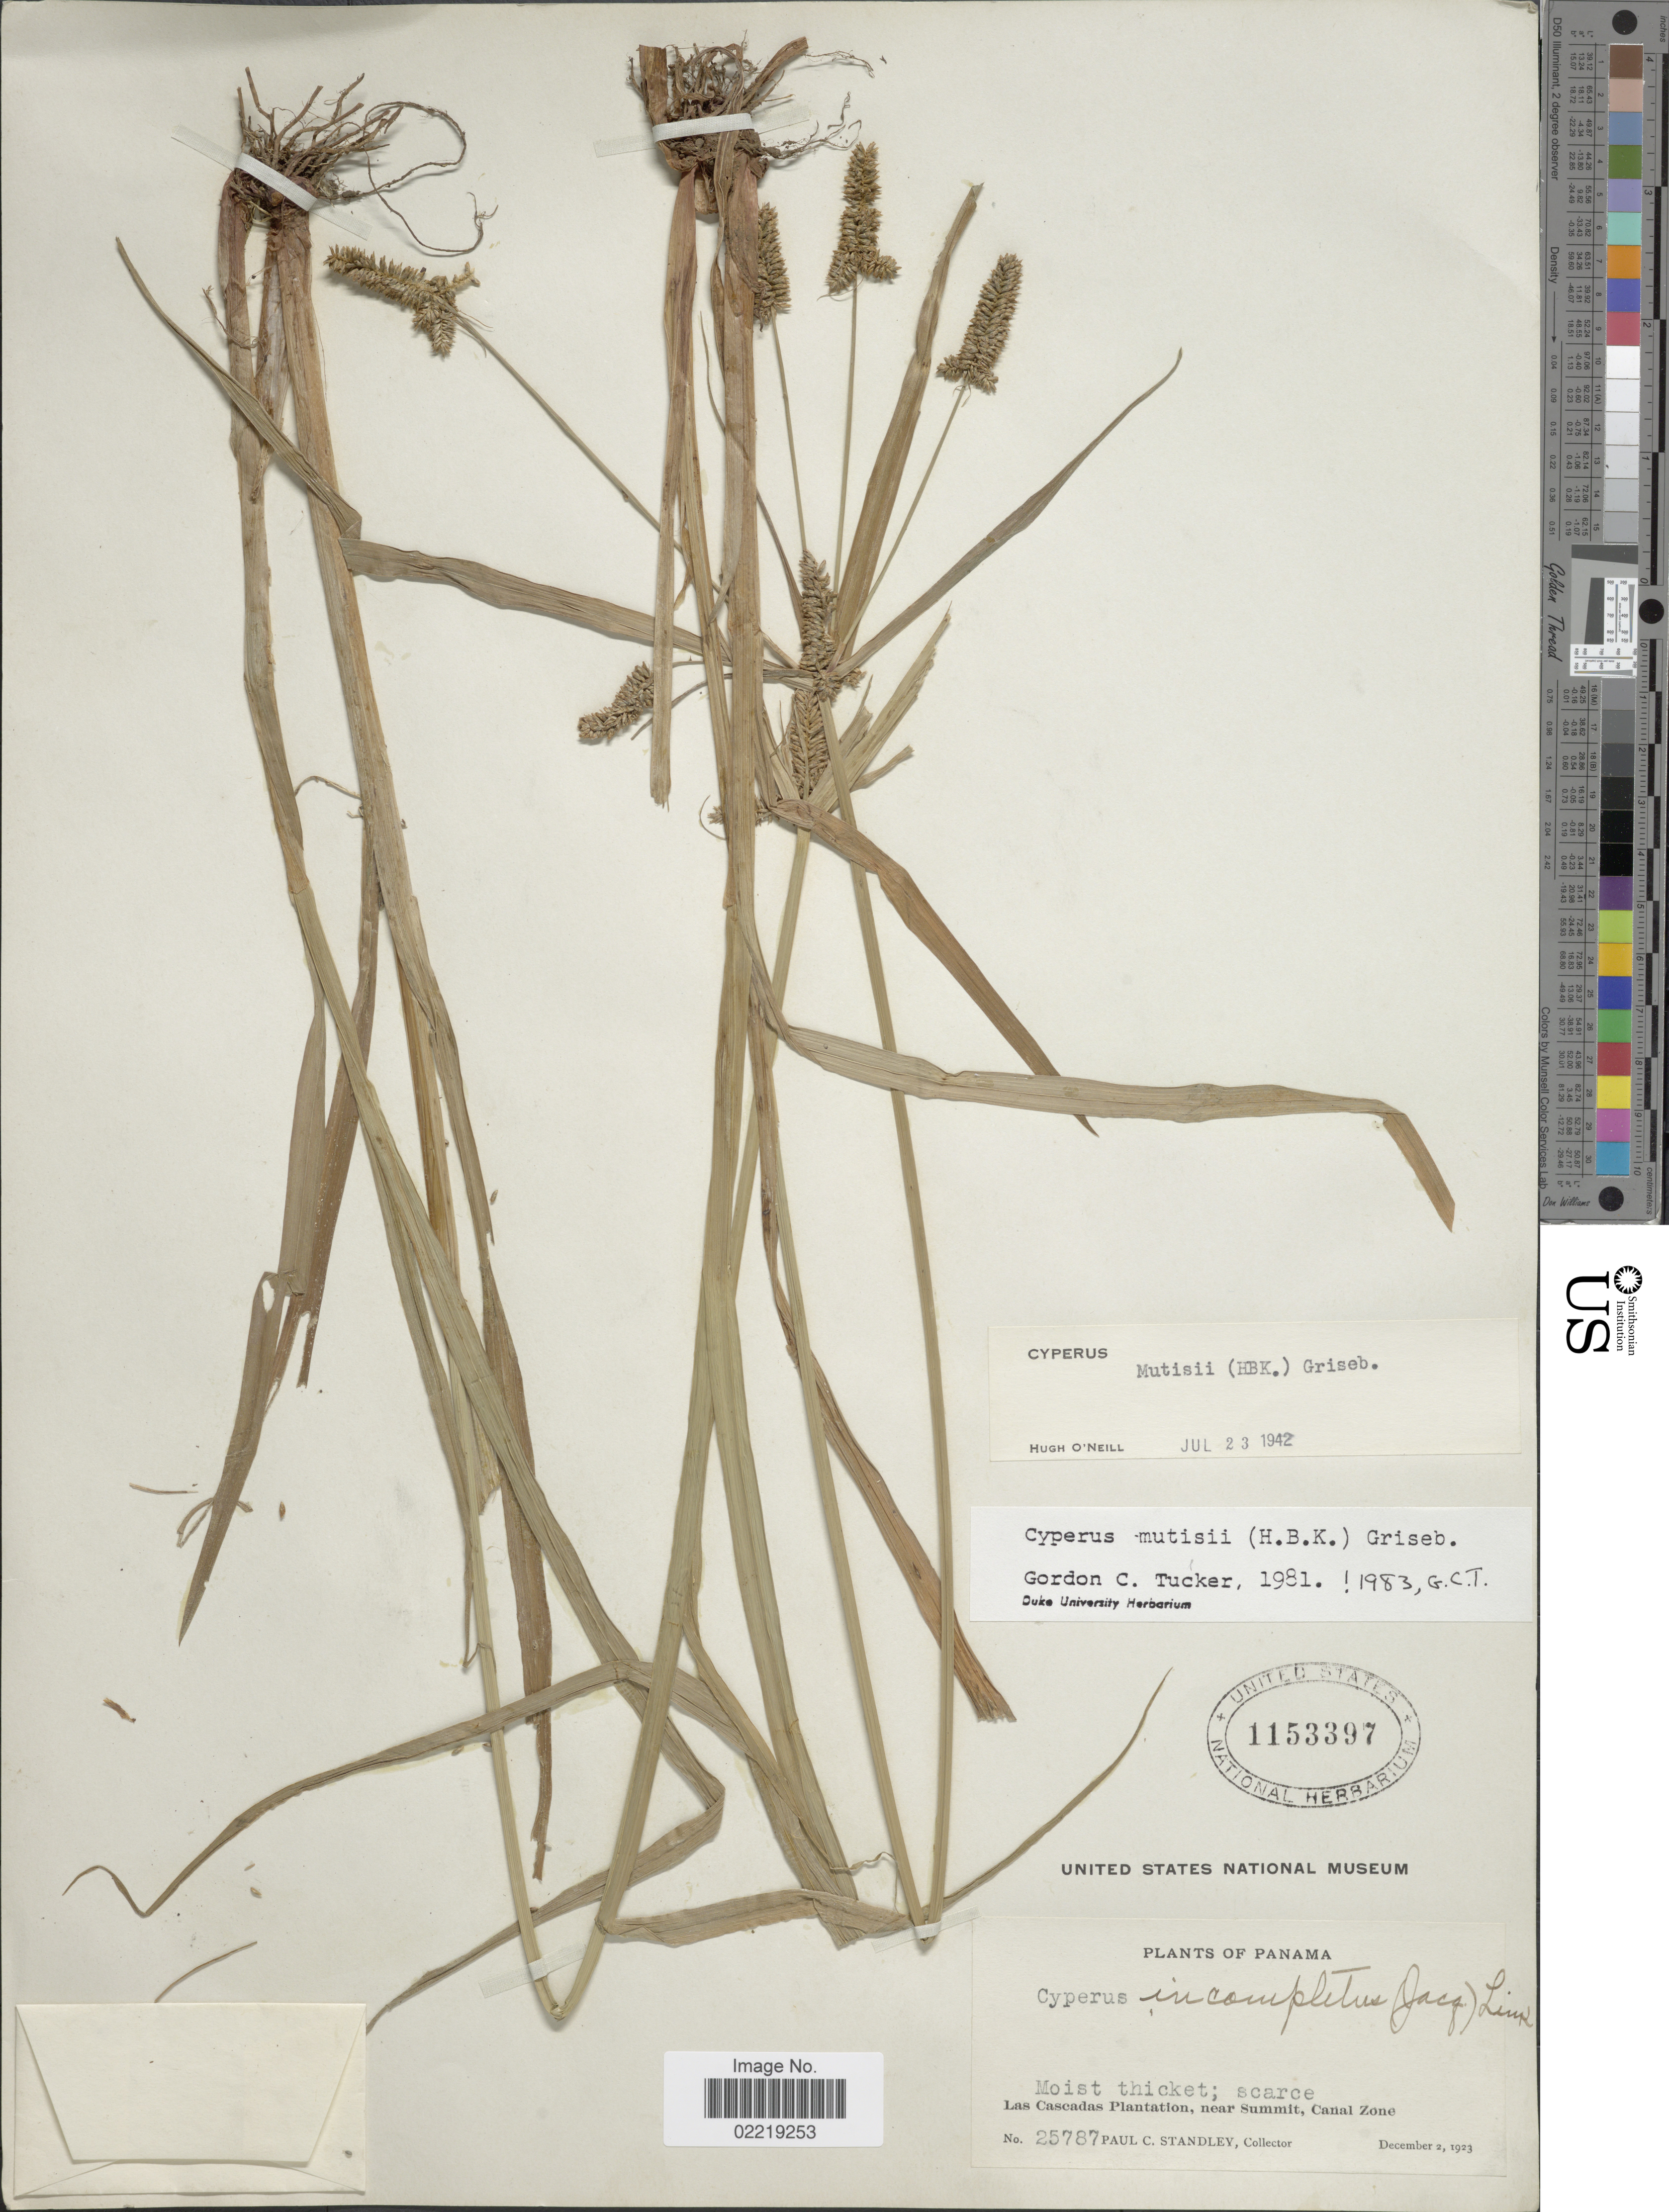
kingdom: Plantae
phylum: Tracheophyta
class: Liliopsida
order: Poales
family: Cyperaceae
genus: Cyperus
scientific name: Cyperus mutisii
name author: (Kunth) Andersson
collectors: P. C. Standley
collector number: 25787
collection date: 1923-12-02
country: Panama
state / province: Colón / Panamá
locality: Las Cascadas Plantation, near summit, Canal Zone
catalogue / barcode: US 1153397